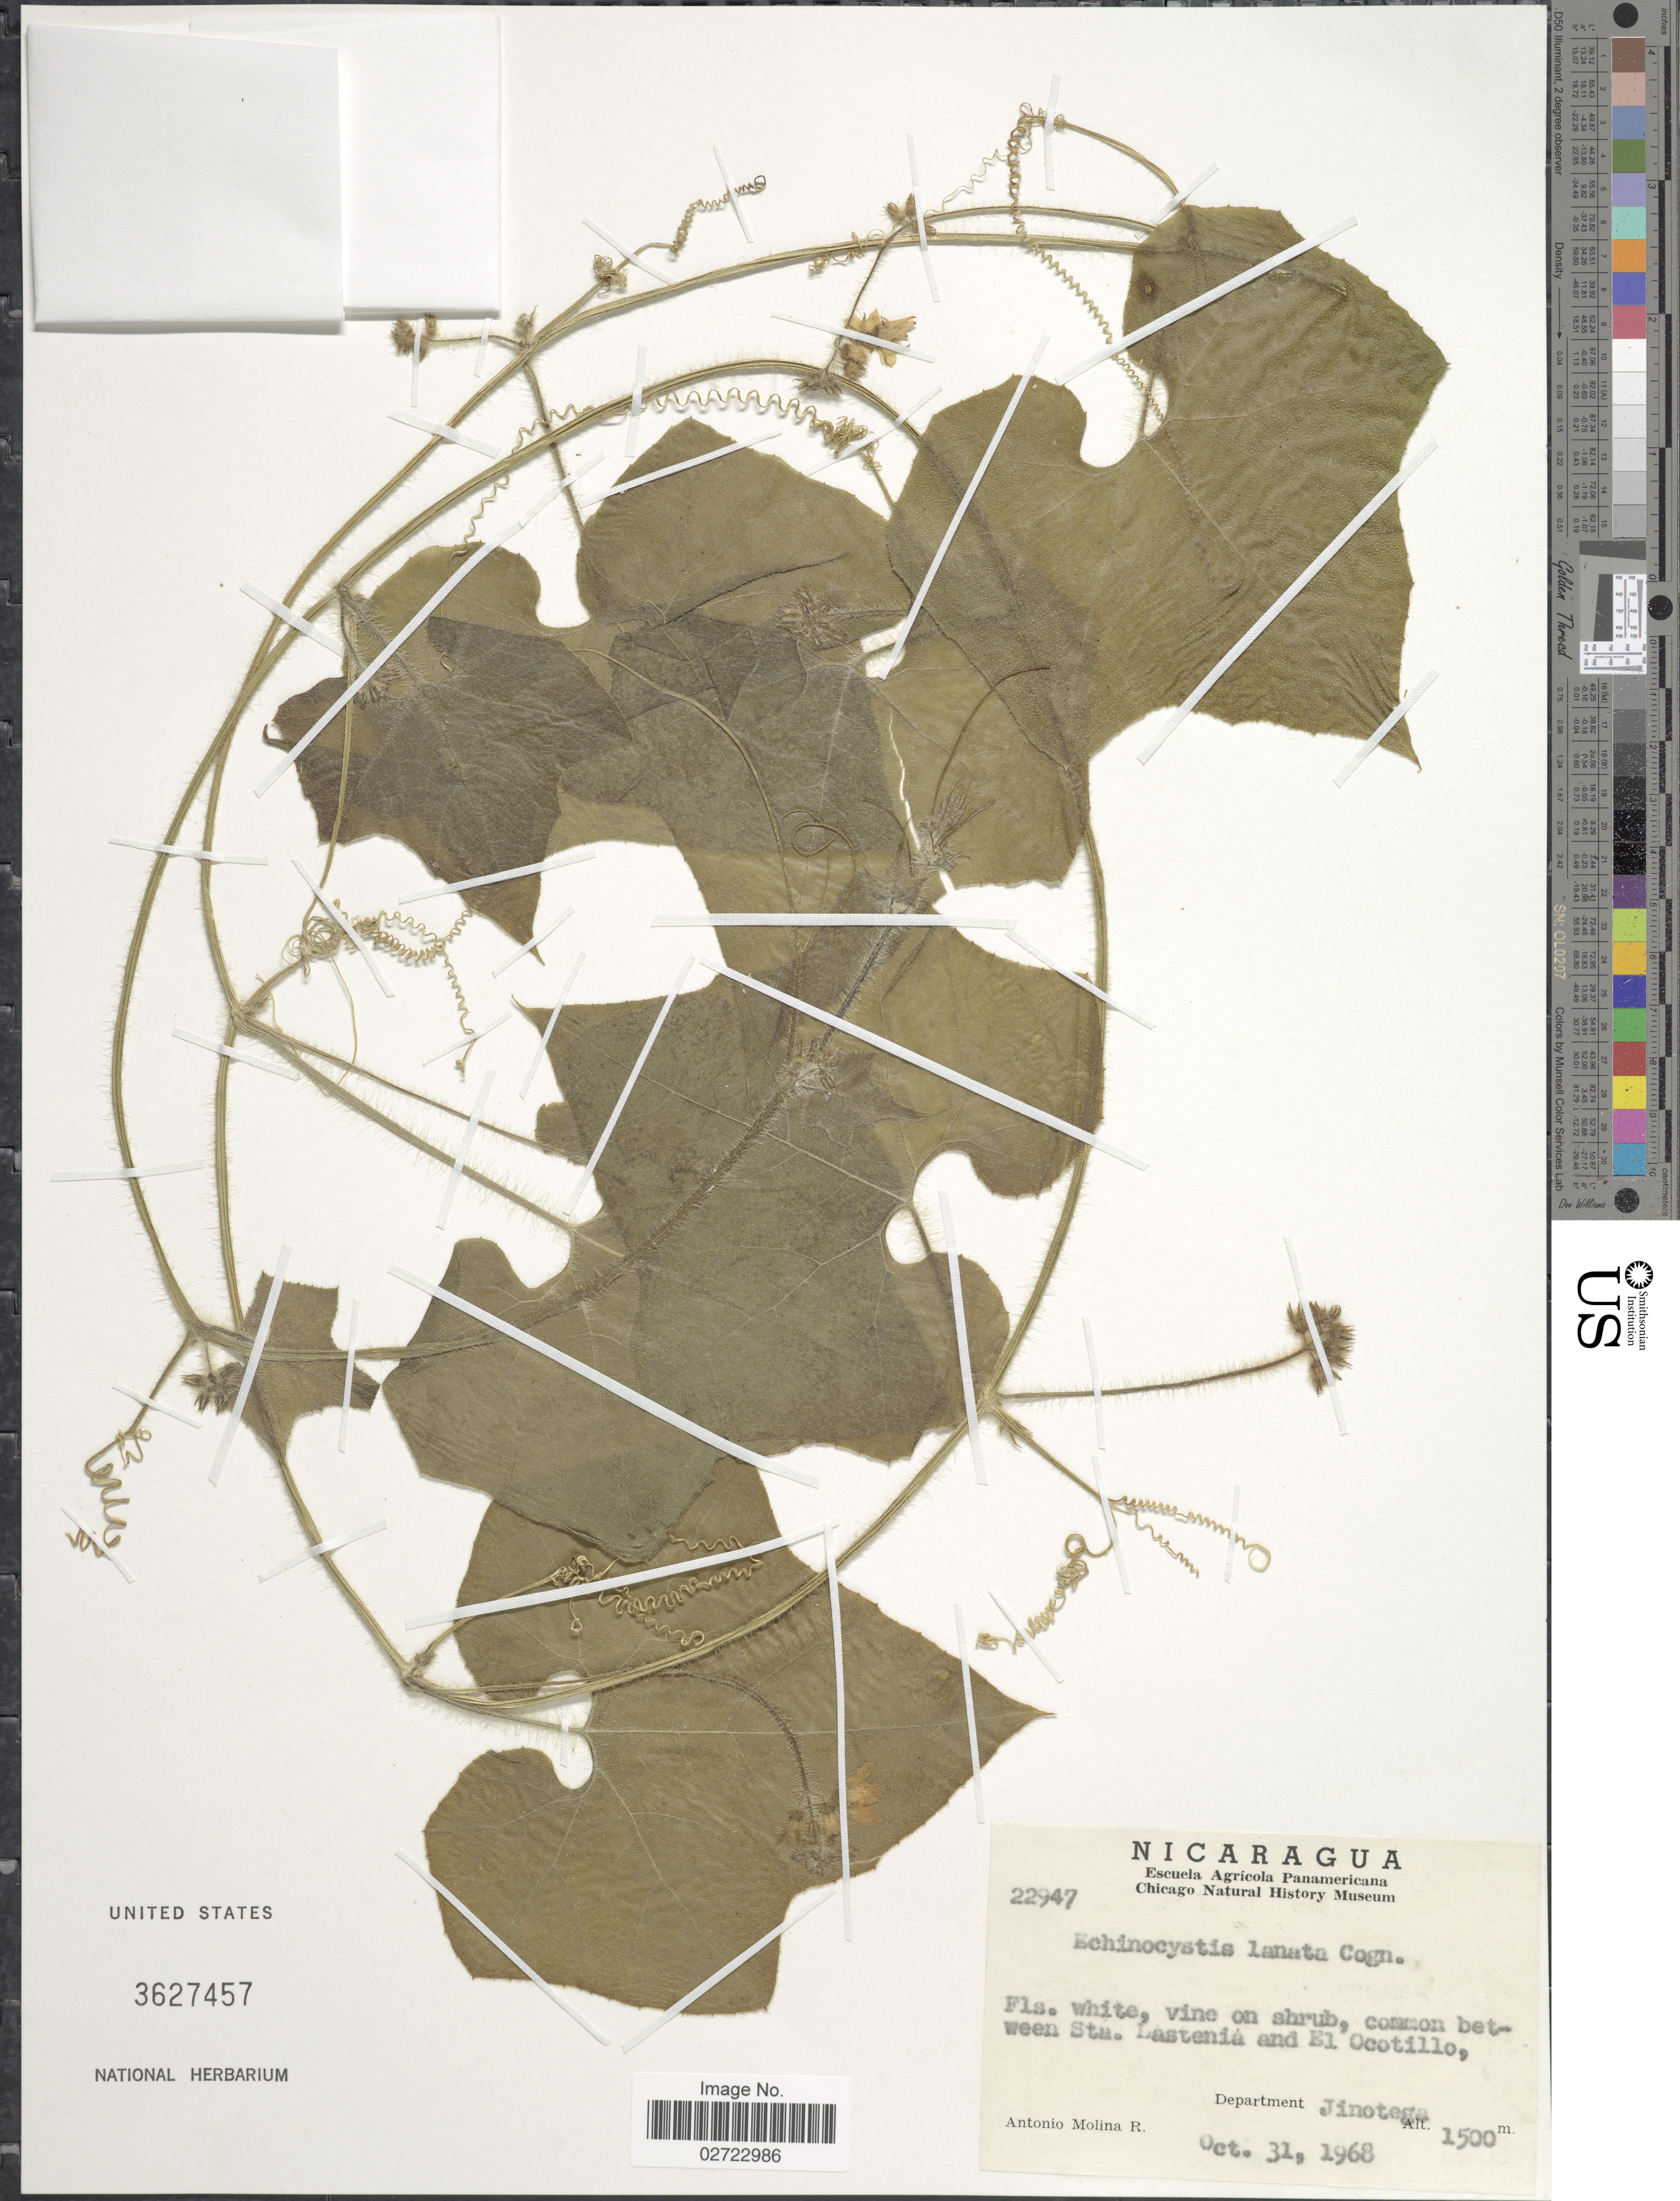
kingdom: Plantae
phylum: Tracheophyta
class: Magnoliopsida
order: Cucurbitales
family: Cucurbitaceae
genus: Echinopepon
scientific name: Echinopepon horridus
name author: Naudin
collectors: A. Molina R.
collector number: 22947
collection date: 1968-10-31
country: Nicaragua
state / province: Jinotega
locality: Common between Sta. Lastenia ad El Ocotillo.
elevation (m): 1500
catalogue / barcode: US 3627457